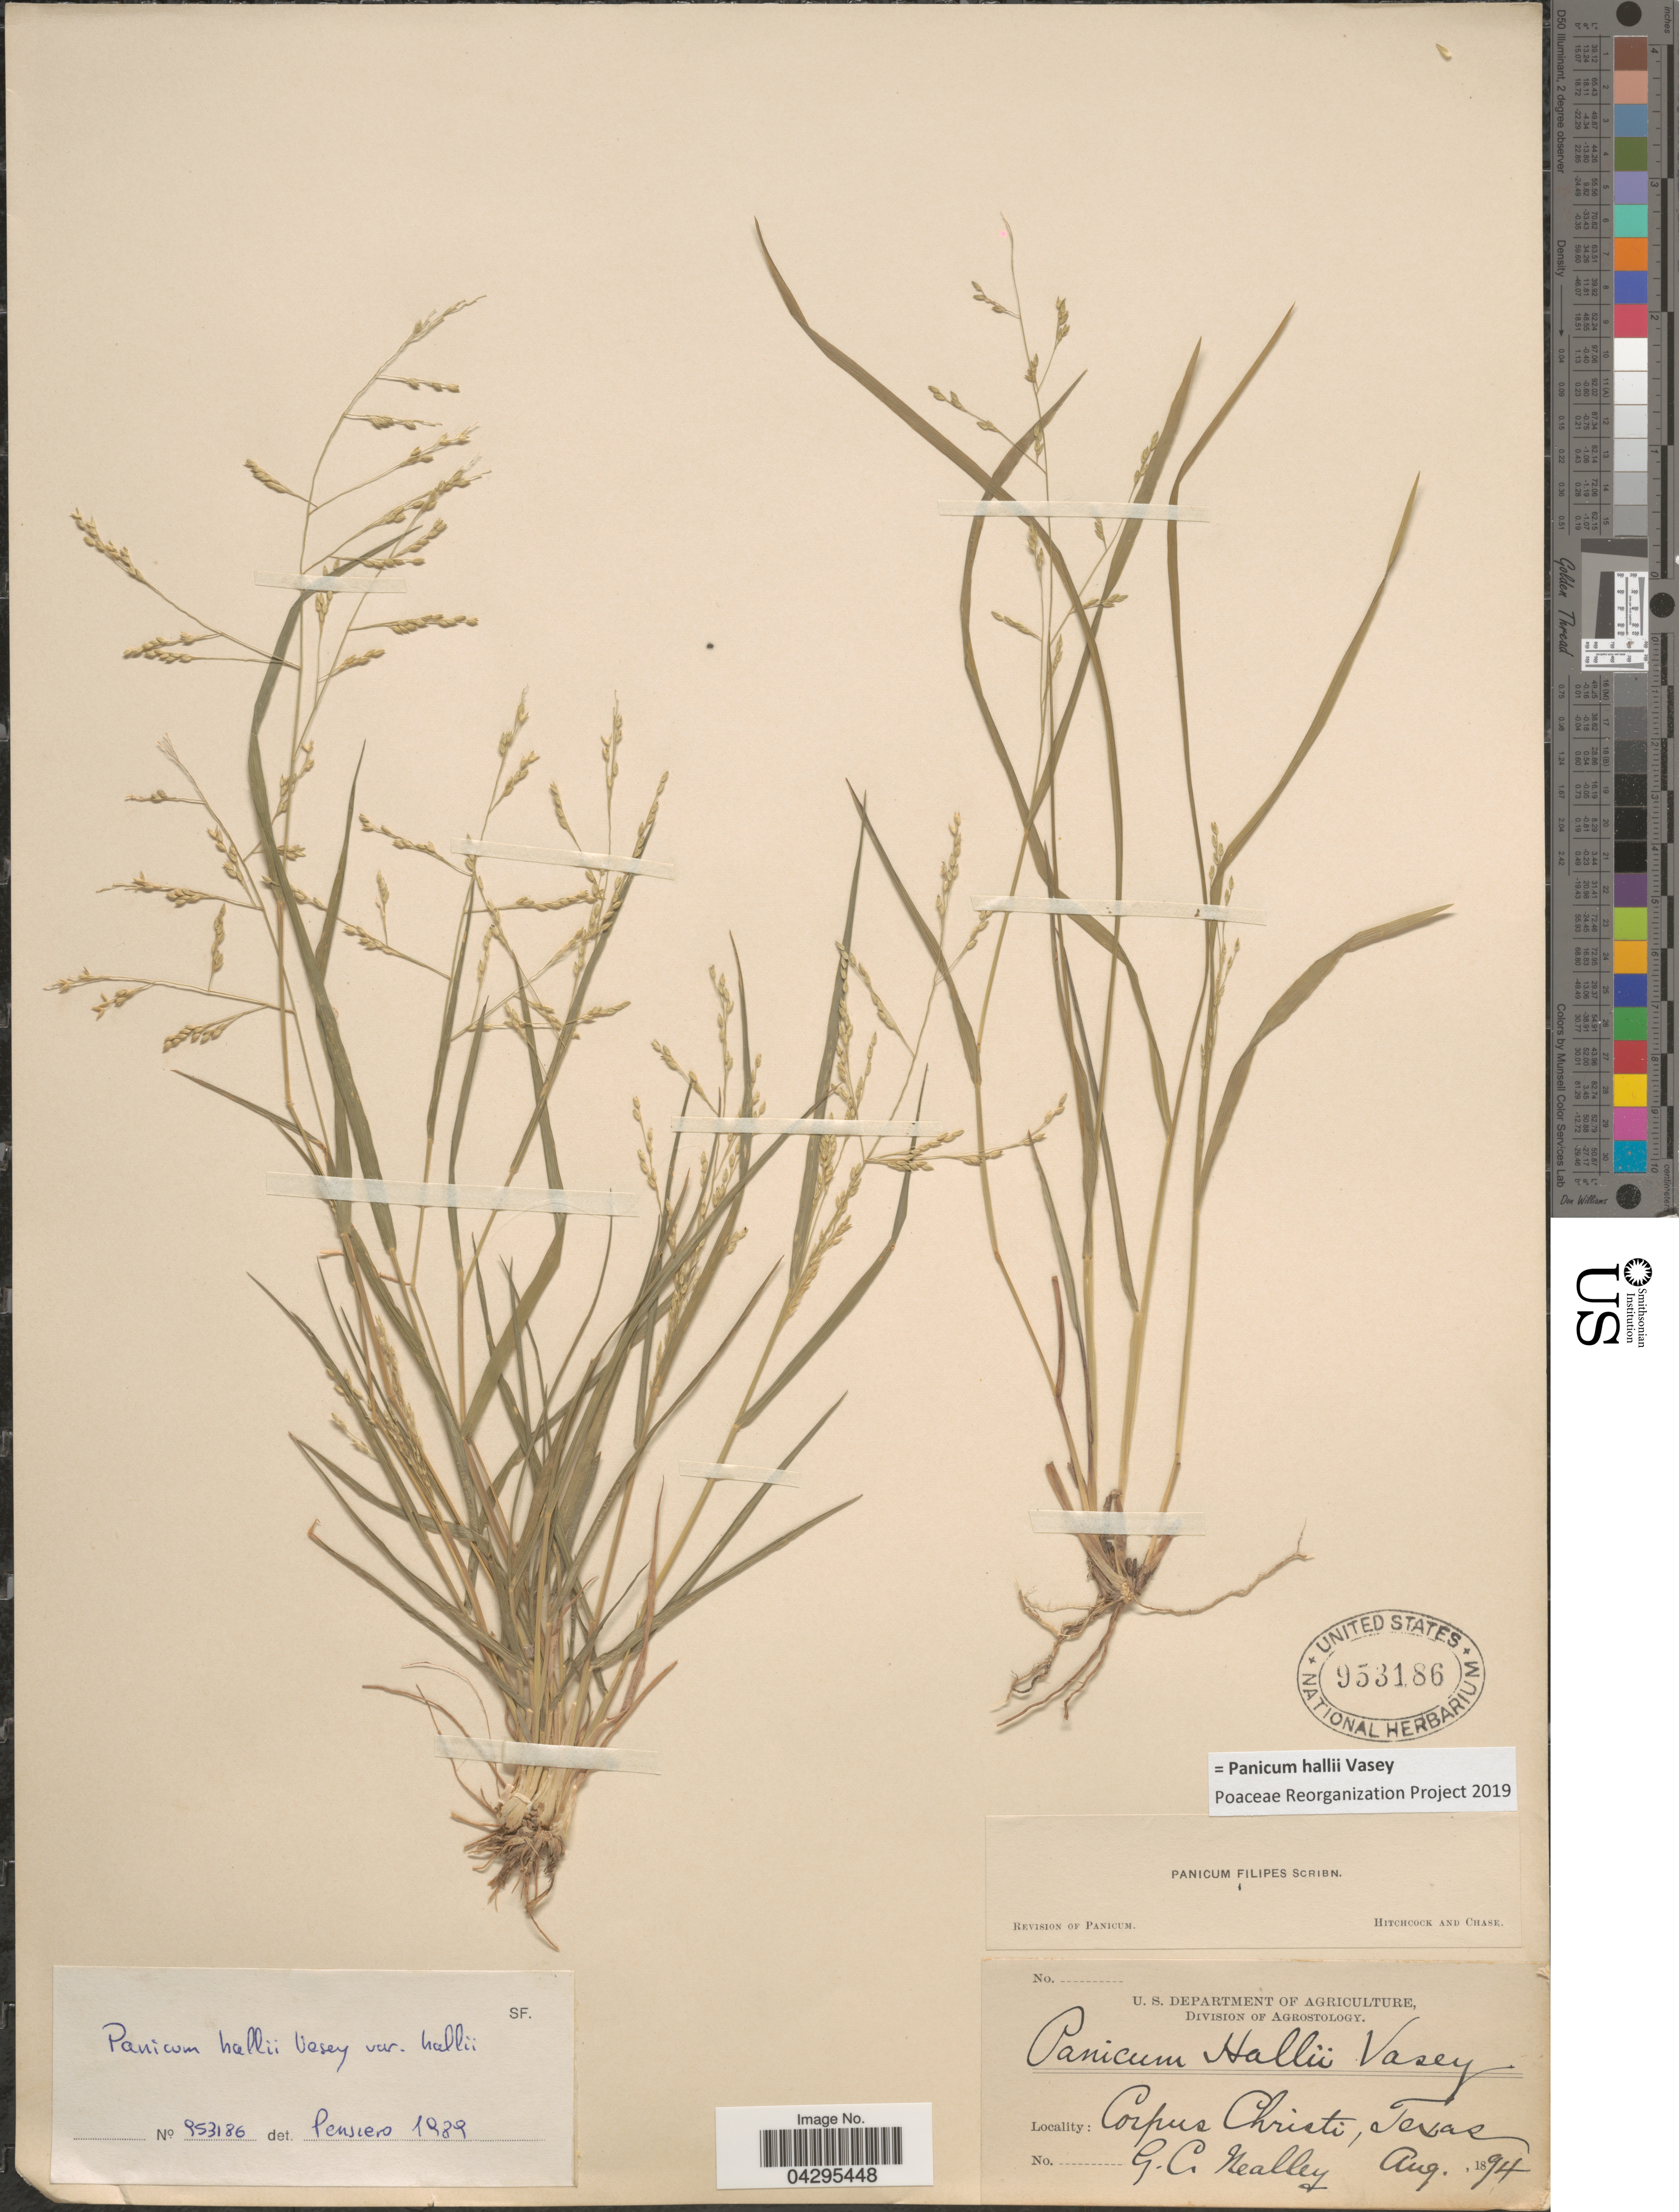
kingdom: Plantae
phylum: Tracheophyta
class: Liliopsida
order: Poales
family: Poaceae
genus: Panicum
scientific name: Panicum hallii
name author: Vasey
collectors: G. C. Nealley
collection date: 1894-08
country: United States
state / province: Texas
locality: Corpus Christi.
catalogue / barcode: US 953186